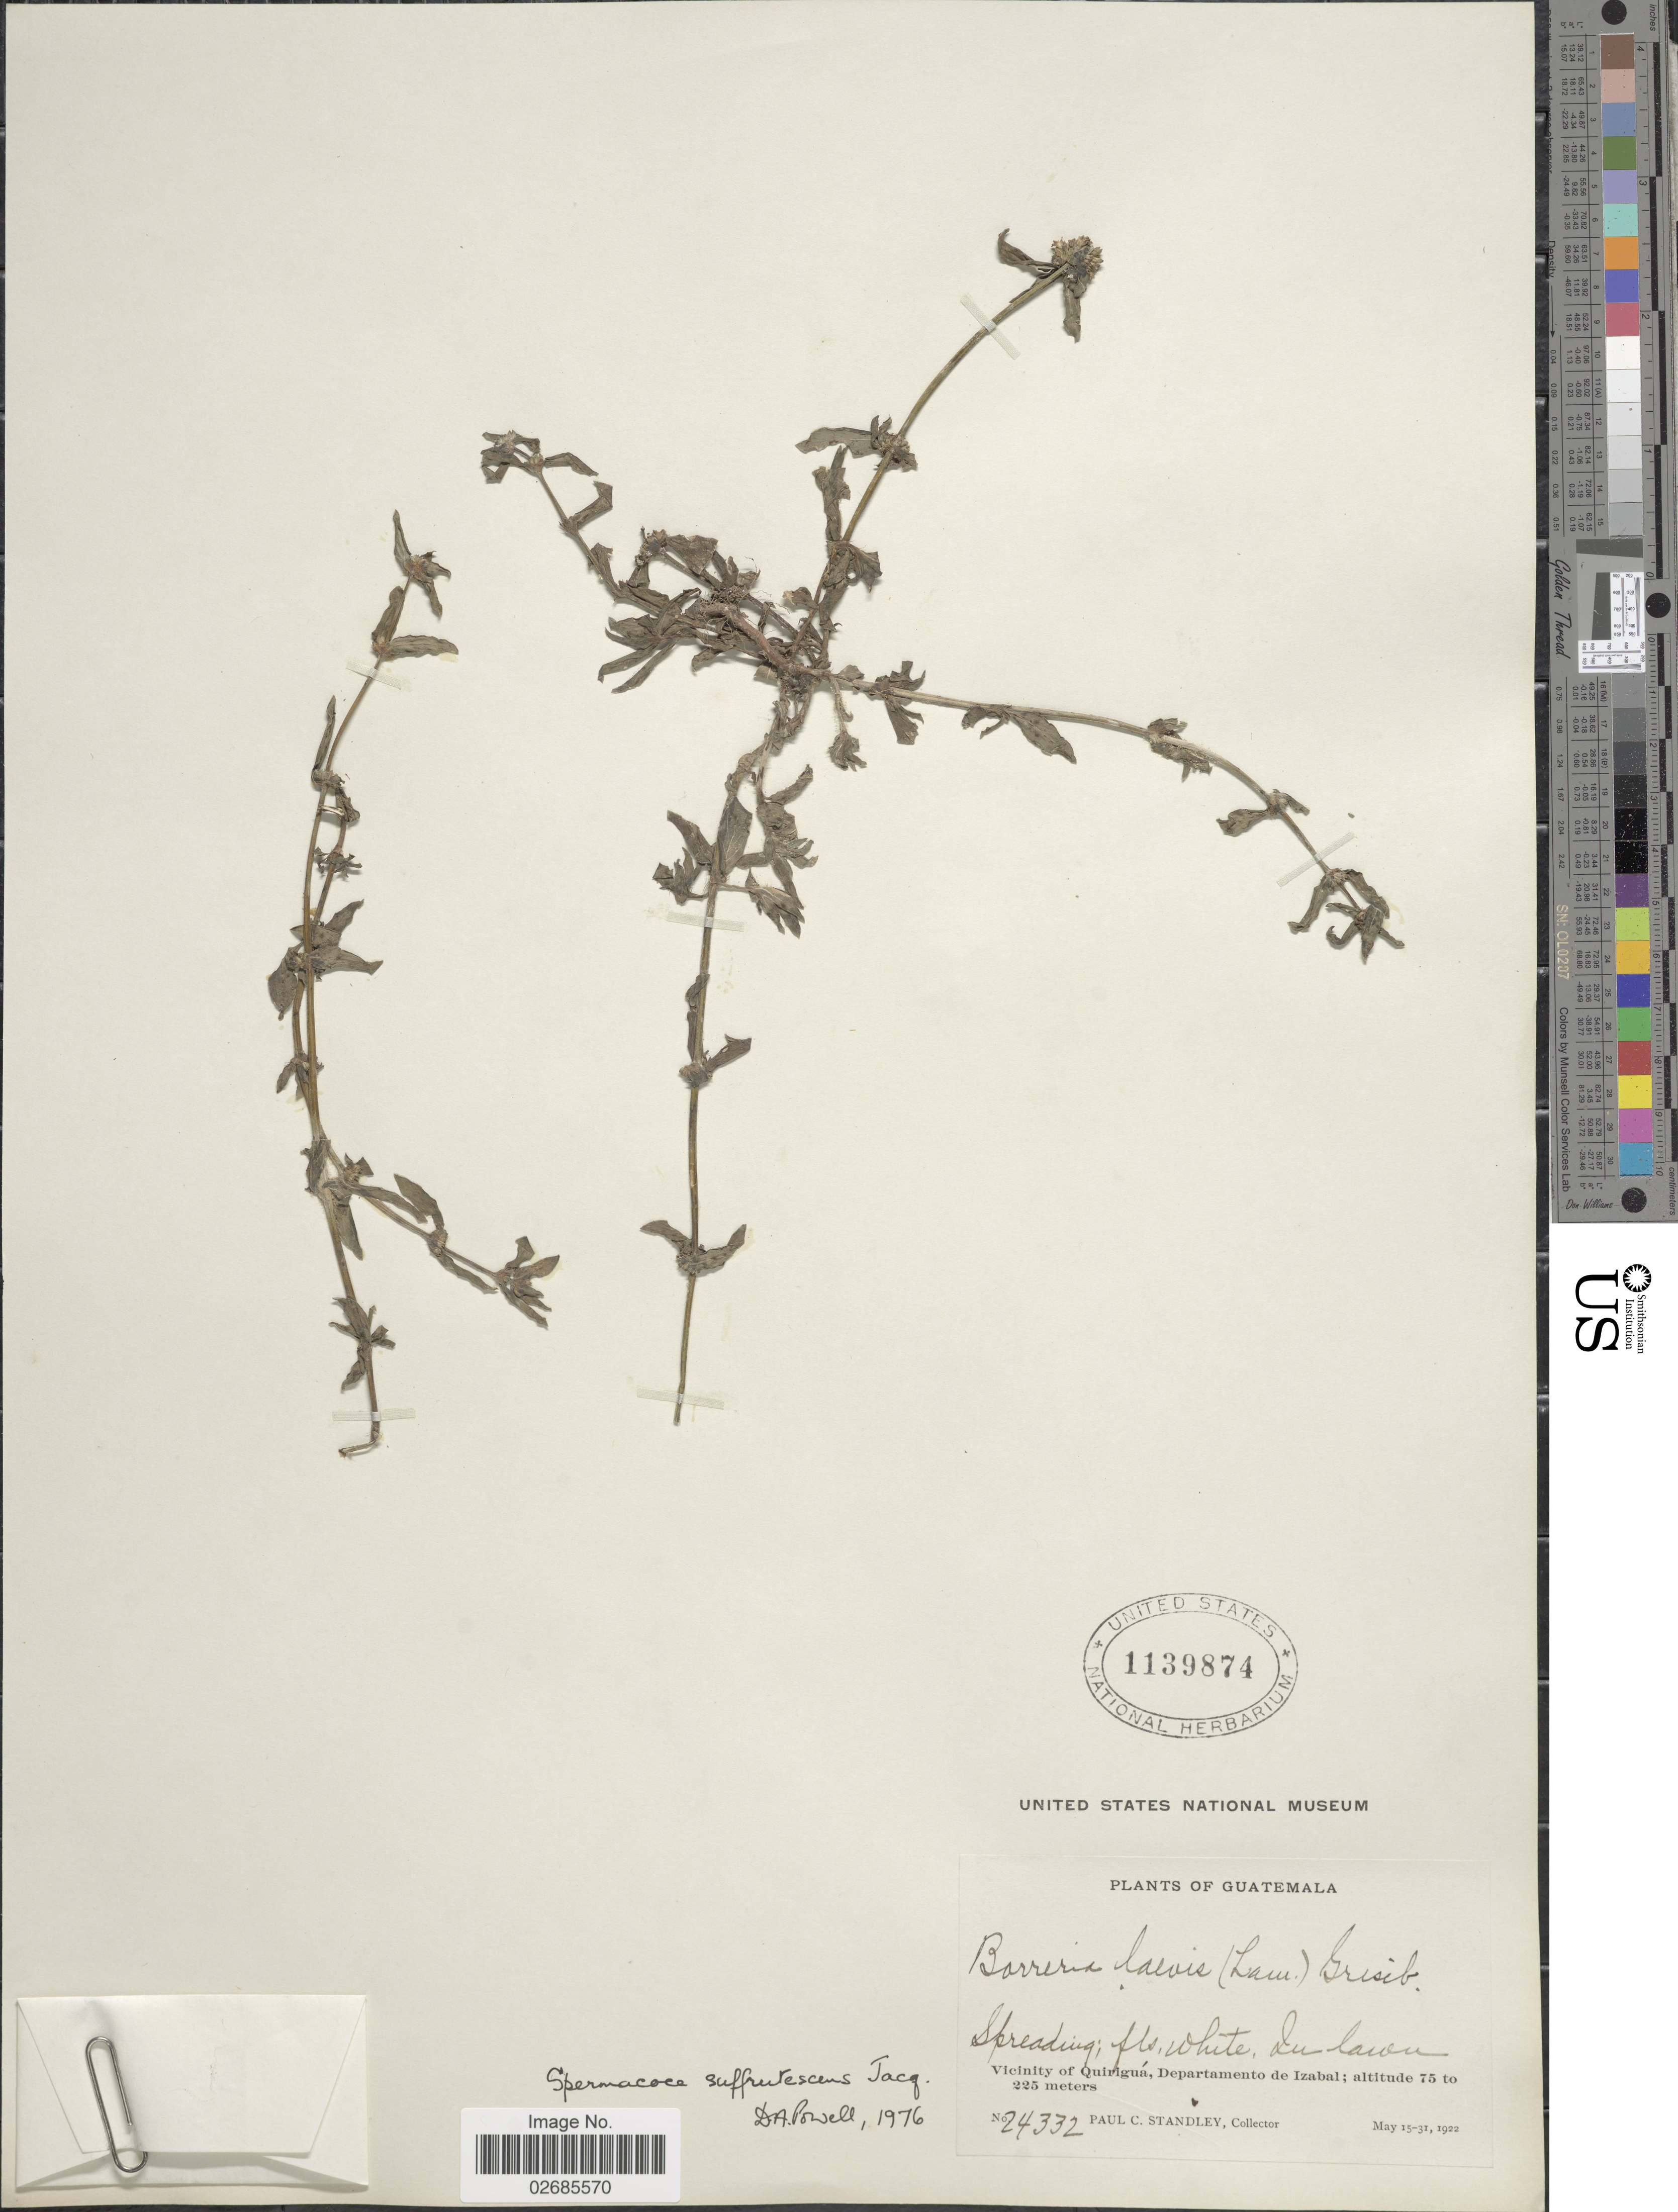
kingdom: Plantae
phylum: Tracheophyta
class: Magnoliopsida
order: Gentianales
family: Rubiaceae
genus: Borreria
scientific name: Borreria assurgens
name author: (Ruiz & Pav.) Griseb.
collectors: P. C. Standley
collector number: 24332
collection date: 1922-05-15/1922-05-31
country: Guatemala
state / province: Izabal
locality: In lawn, Vicinity of Quiriguá, Departamento de Izabal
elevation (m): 75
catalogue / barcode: US 1139874